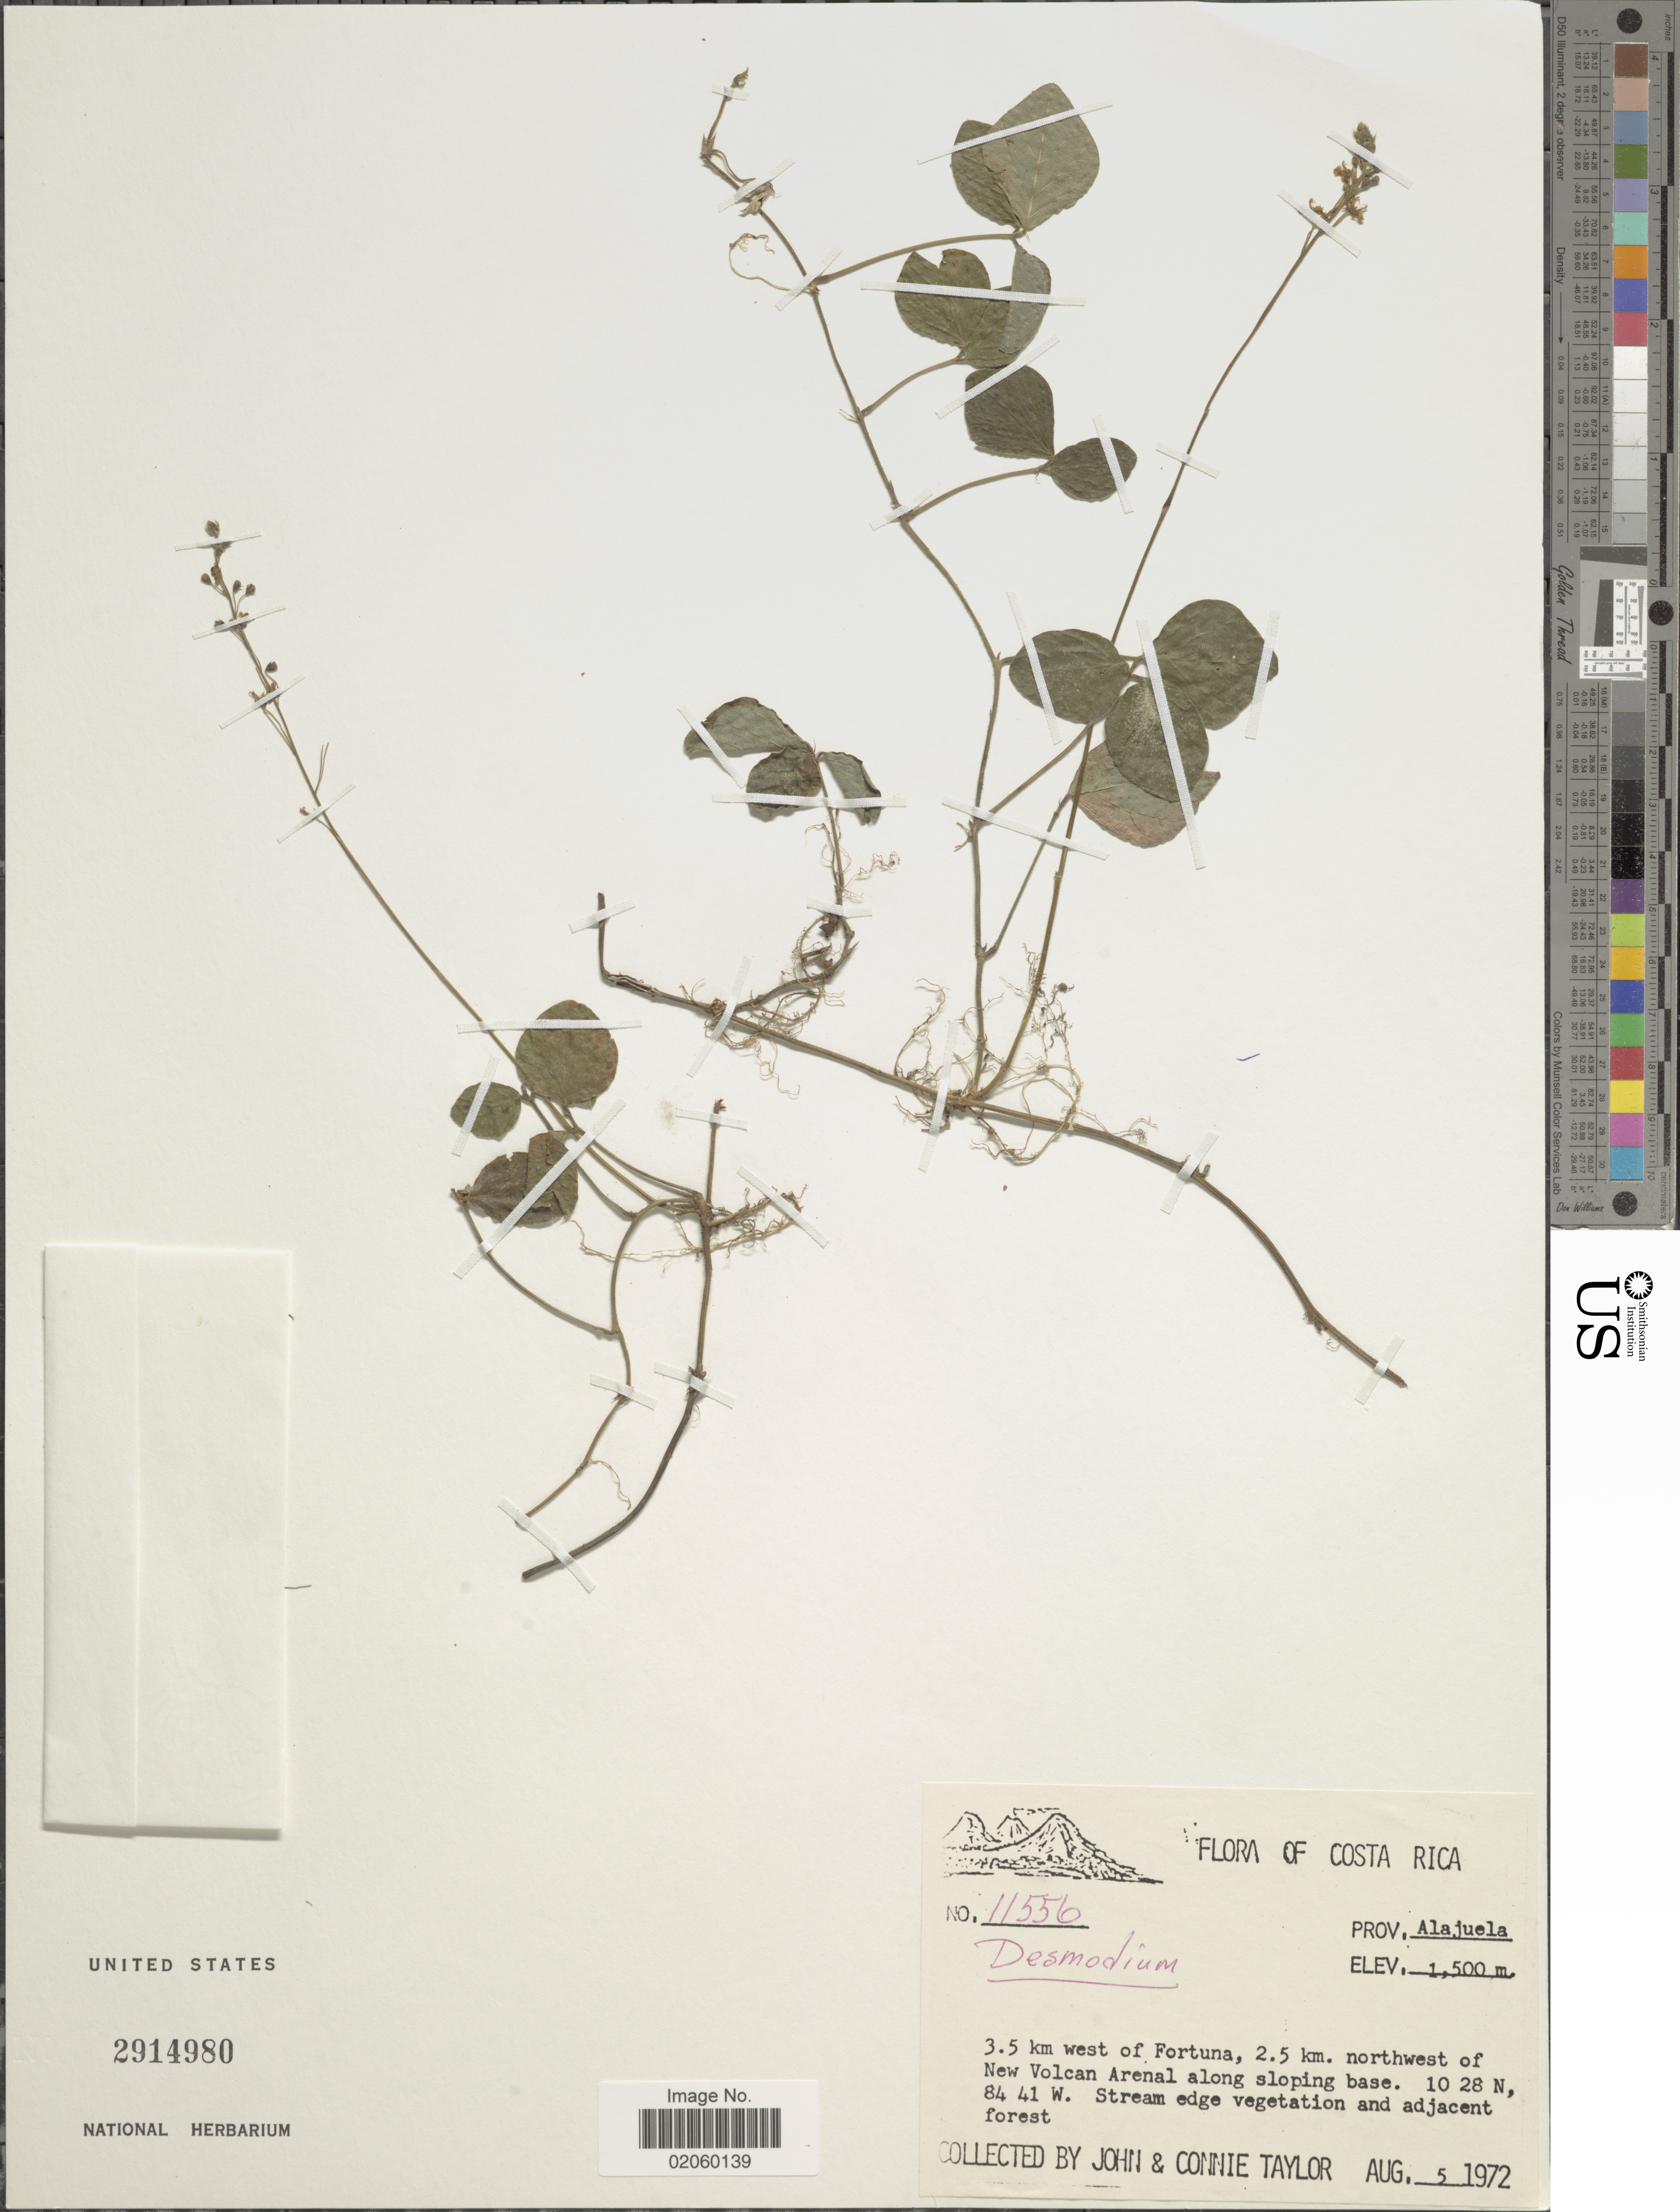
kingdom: Plantae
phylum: Tracheophyta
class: Magnoliopsida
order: Fabales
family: Fabaceae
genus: Desmodium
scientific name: Desmodium sp.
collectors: J. Taylor & C. Taylor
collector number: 11556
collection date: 1972-08-05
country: Costa Rica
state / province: Alajuela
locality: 3.5 k west of Firtuna, 2.5 km. northwest of New Volcan Arenal alogn sloping base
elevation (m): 1500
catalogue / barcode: US 2914980